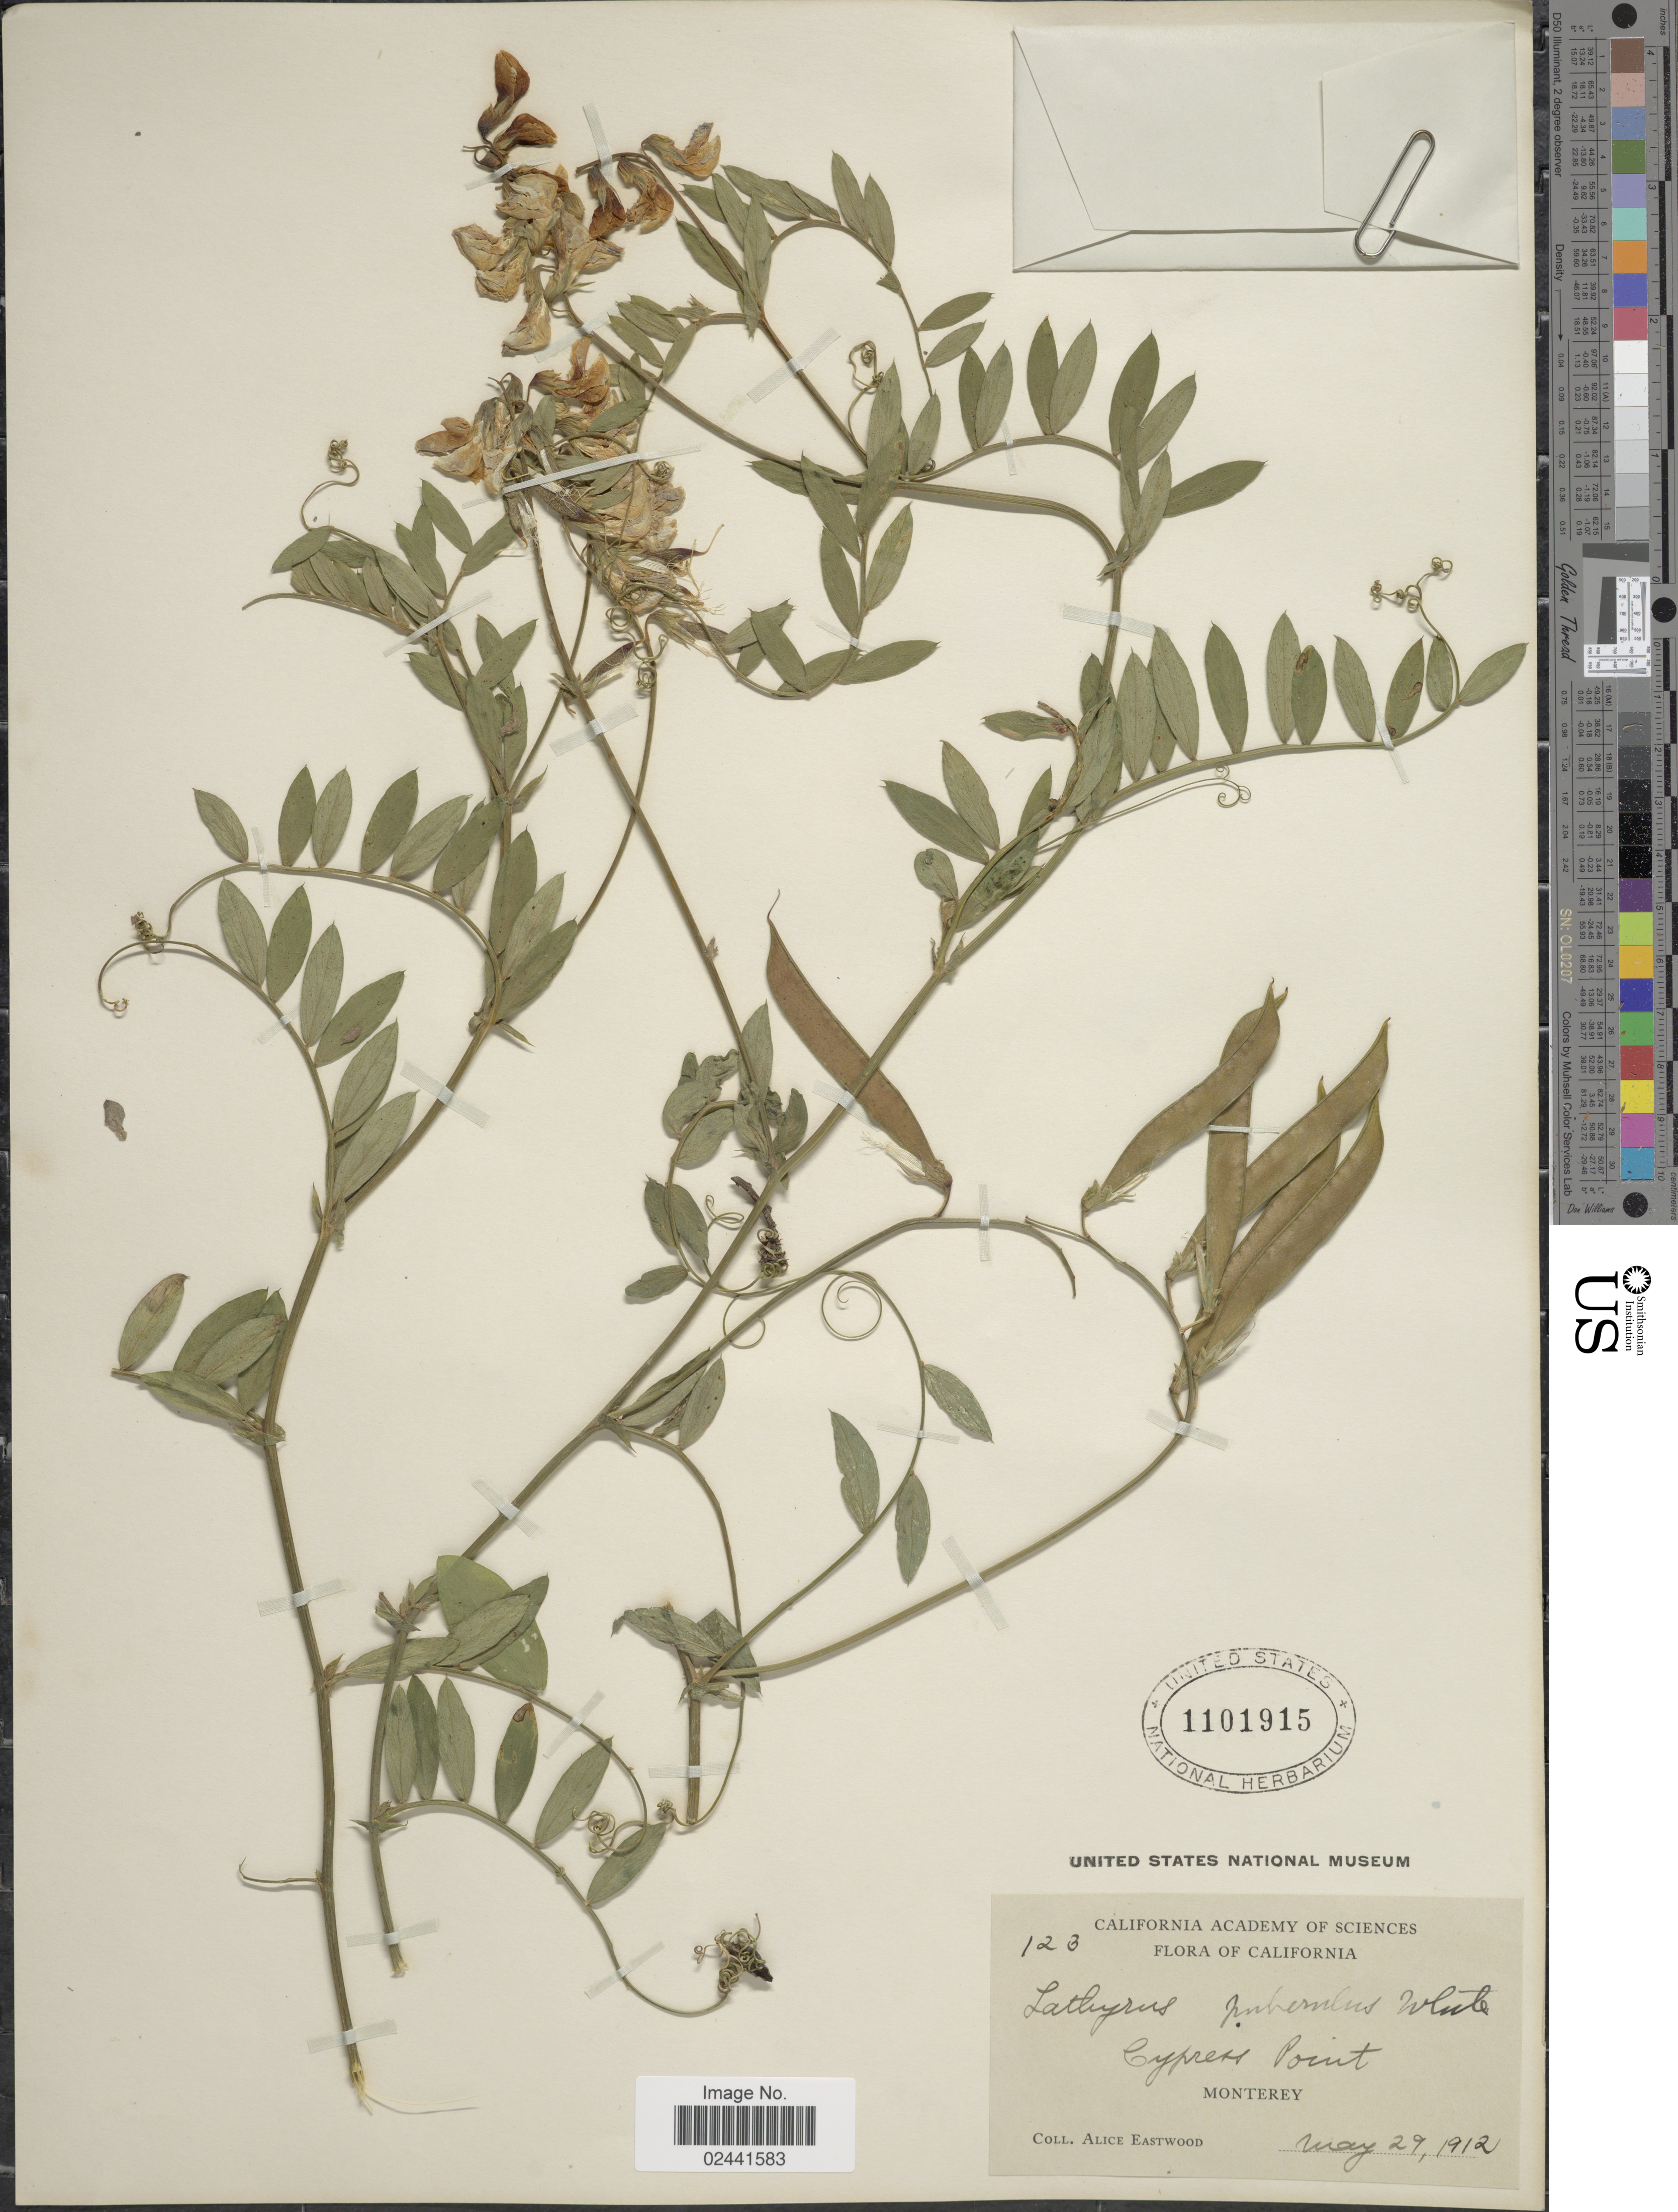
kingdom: Plantae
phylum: Tracheophyta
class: Magnoliopsida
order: Fabales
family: Fabaceae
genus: Lathyrus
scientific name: Lathyrus pubescens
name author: Hook. & Arn.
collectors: A. Eastwood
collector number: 123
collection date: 1912-05-29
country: United States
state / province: California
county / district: Monterey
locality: Cypress Point, Monterey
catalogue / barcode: US 1101915